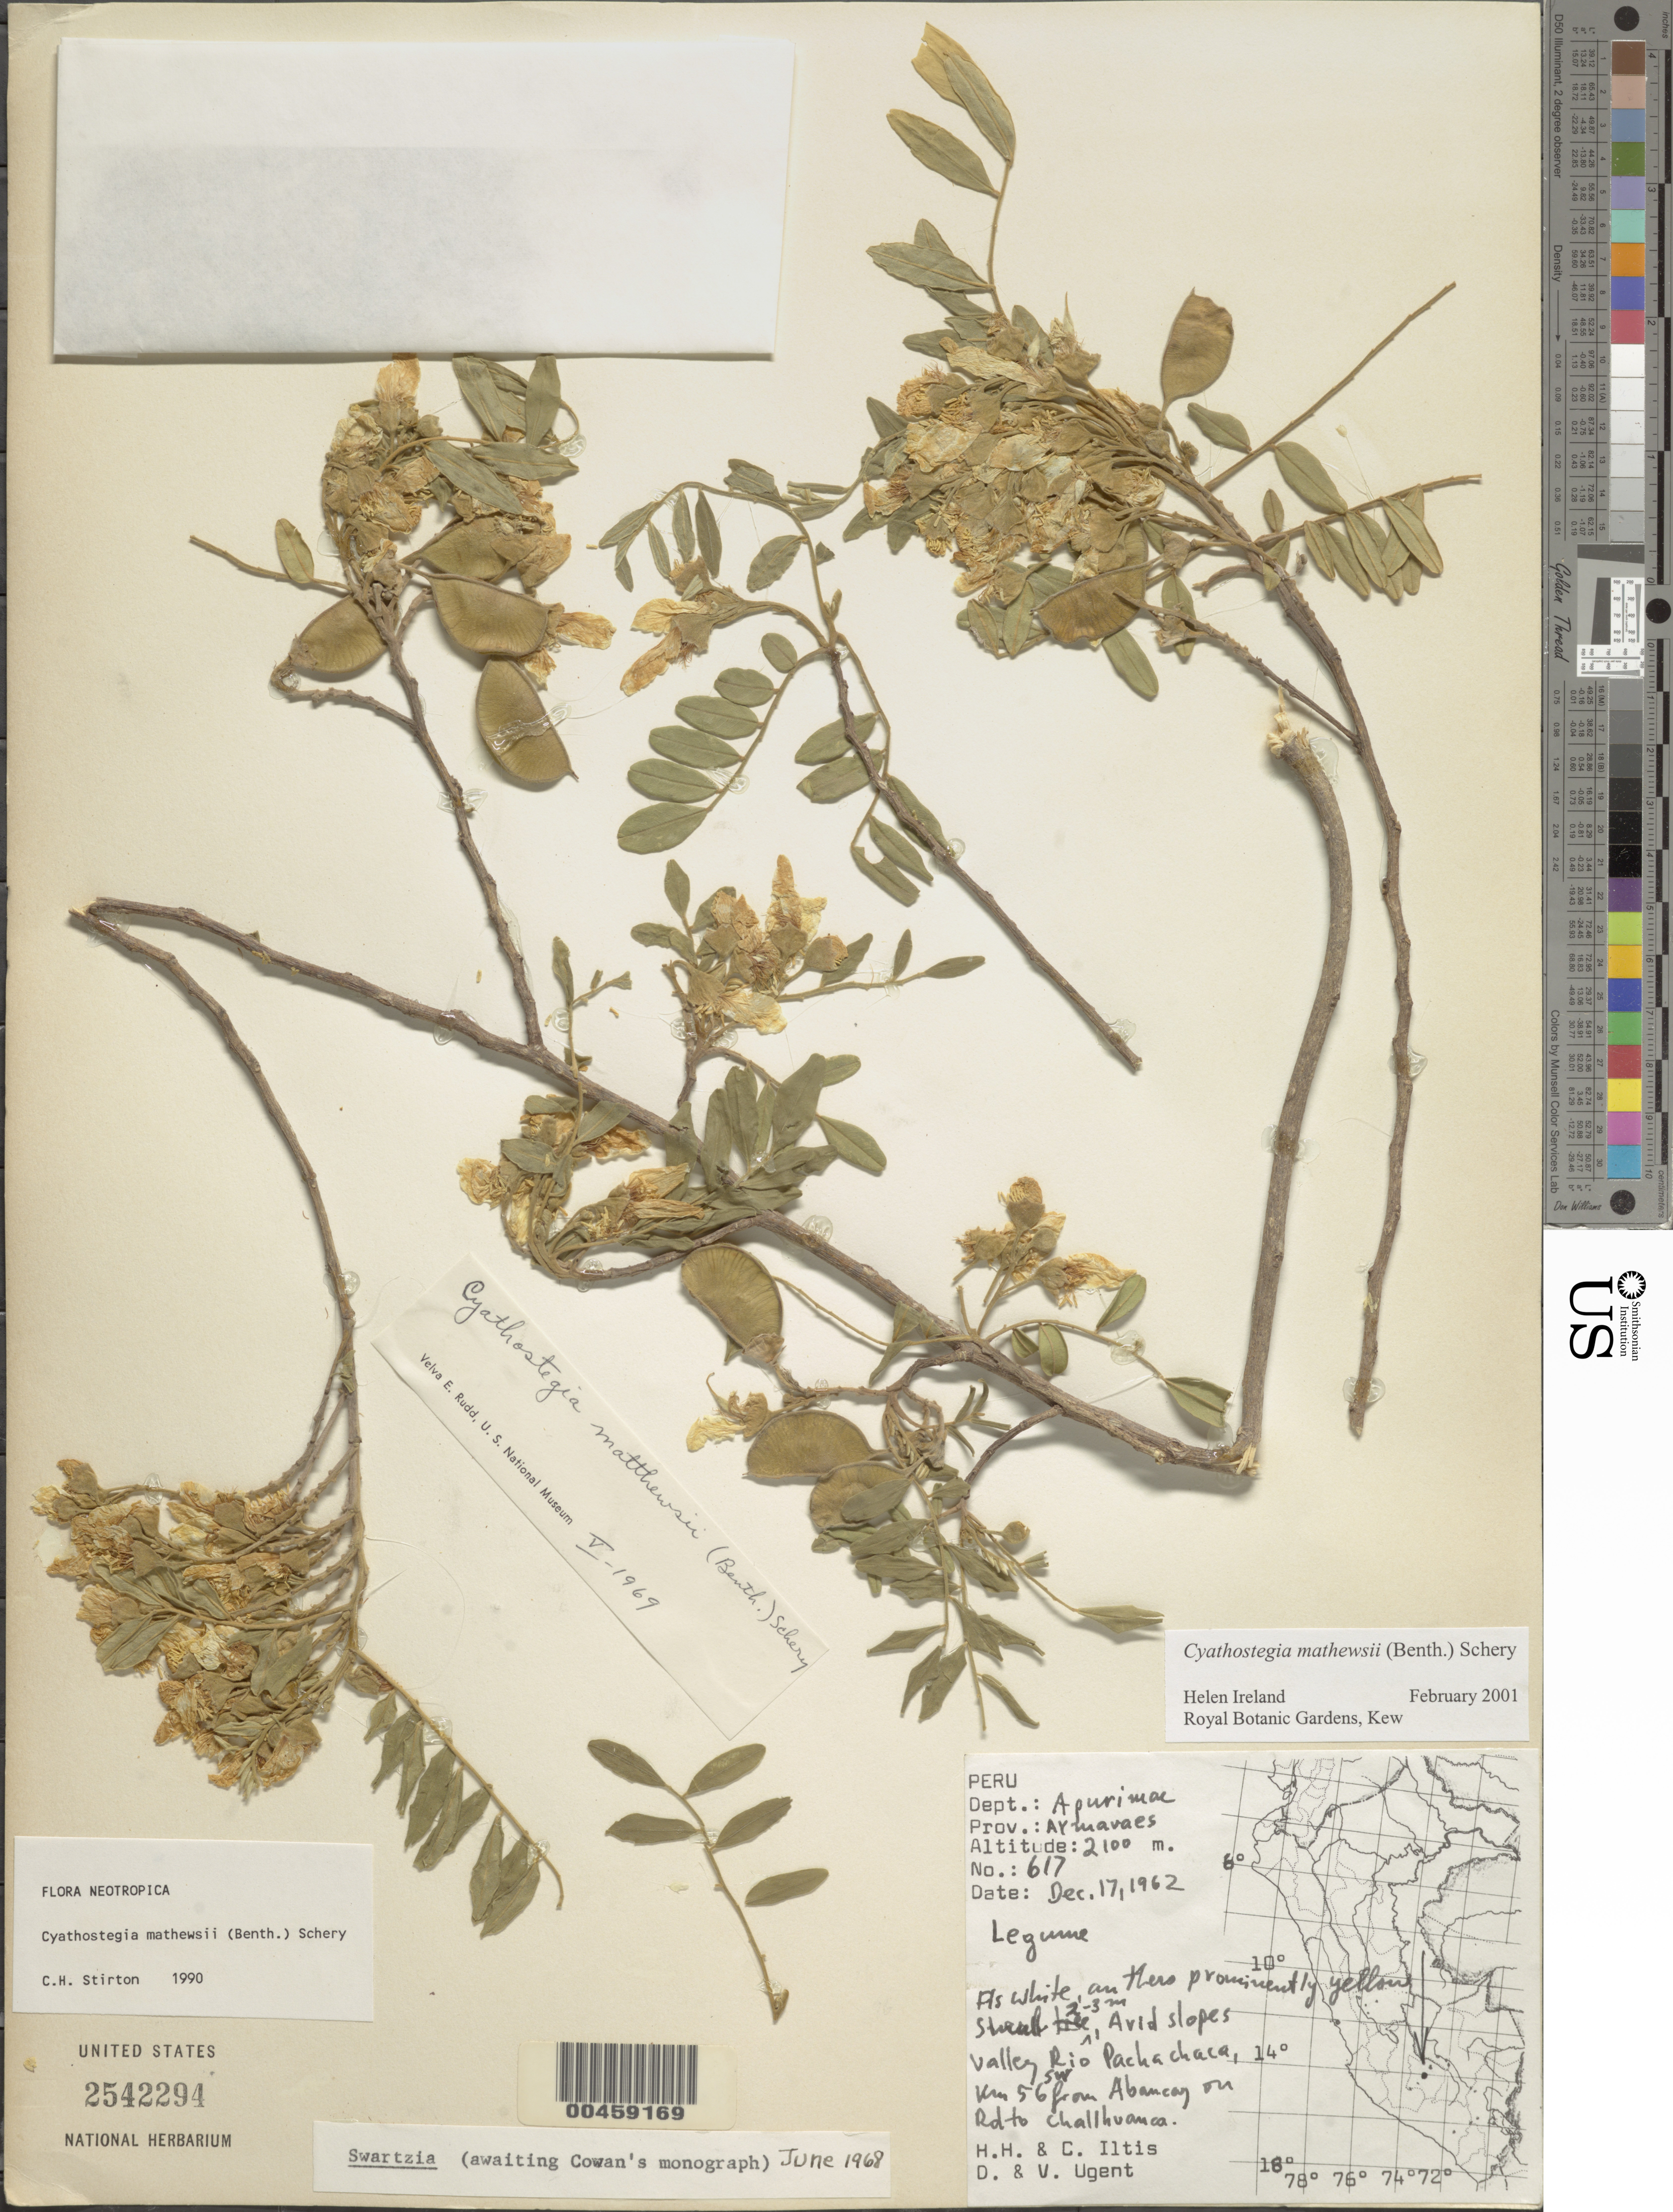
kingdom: Plantae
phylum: Tracheophyta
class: Magnoliopsida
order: Fabales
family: Fabaceae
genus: Cyathostegia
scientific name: Cyathostegia matthewsii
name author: (Benth.) Schery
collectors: H. H. Iltis, C. M Iltis, D. Ugent & V. Ugent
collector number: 617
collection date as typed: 17 Dec 1962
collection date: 1962-12-17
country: Peru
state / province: Apurímac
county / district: Aymaraes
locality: Km 56 SW from Abancay on road to Challhuanca; valley [of] Río Pachachaca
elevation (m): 2100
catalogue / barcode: US 2542294